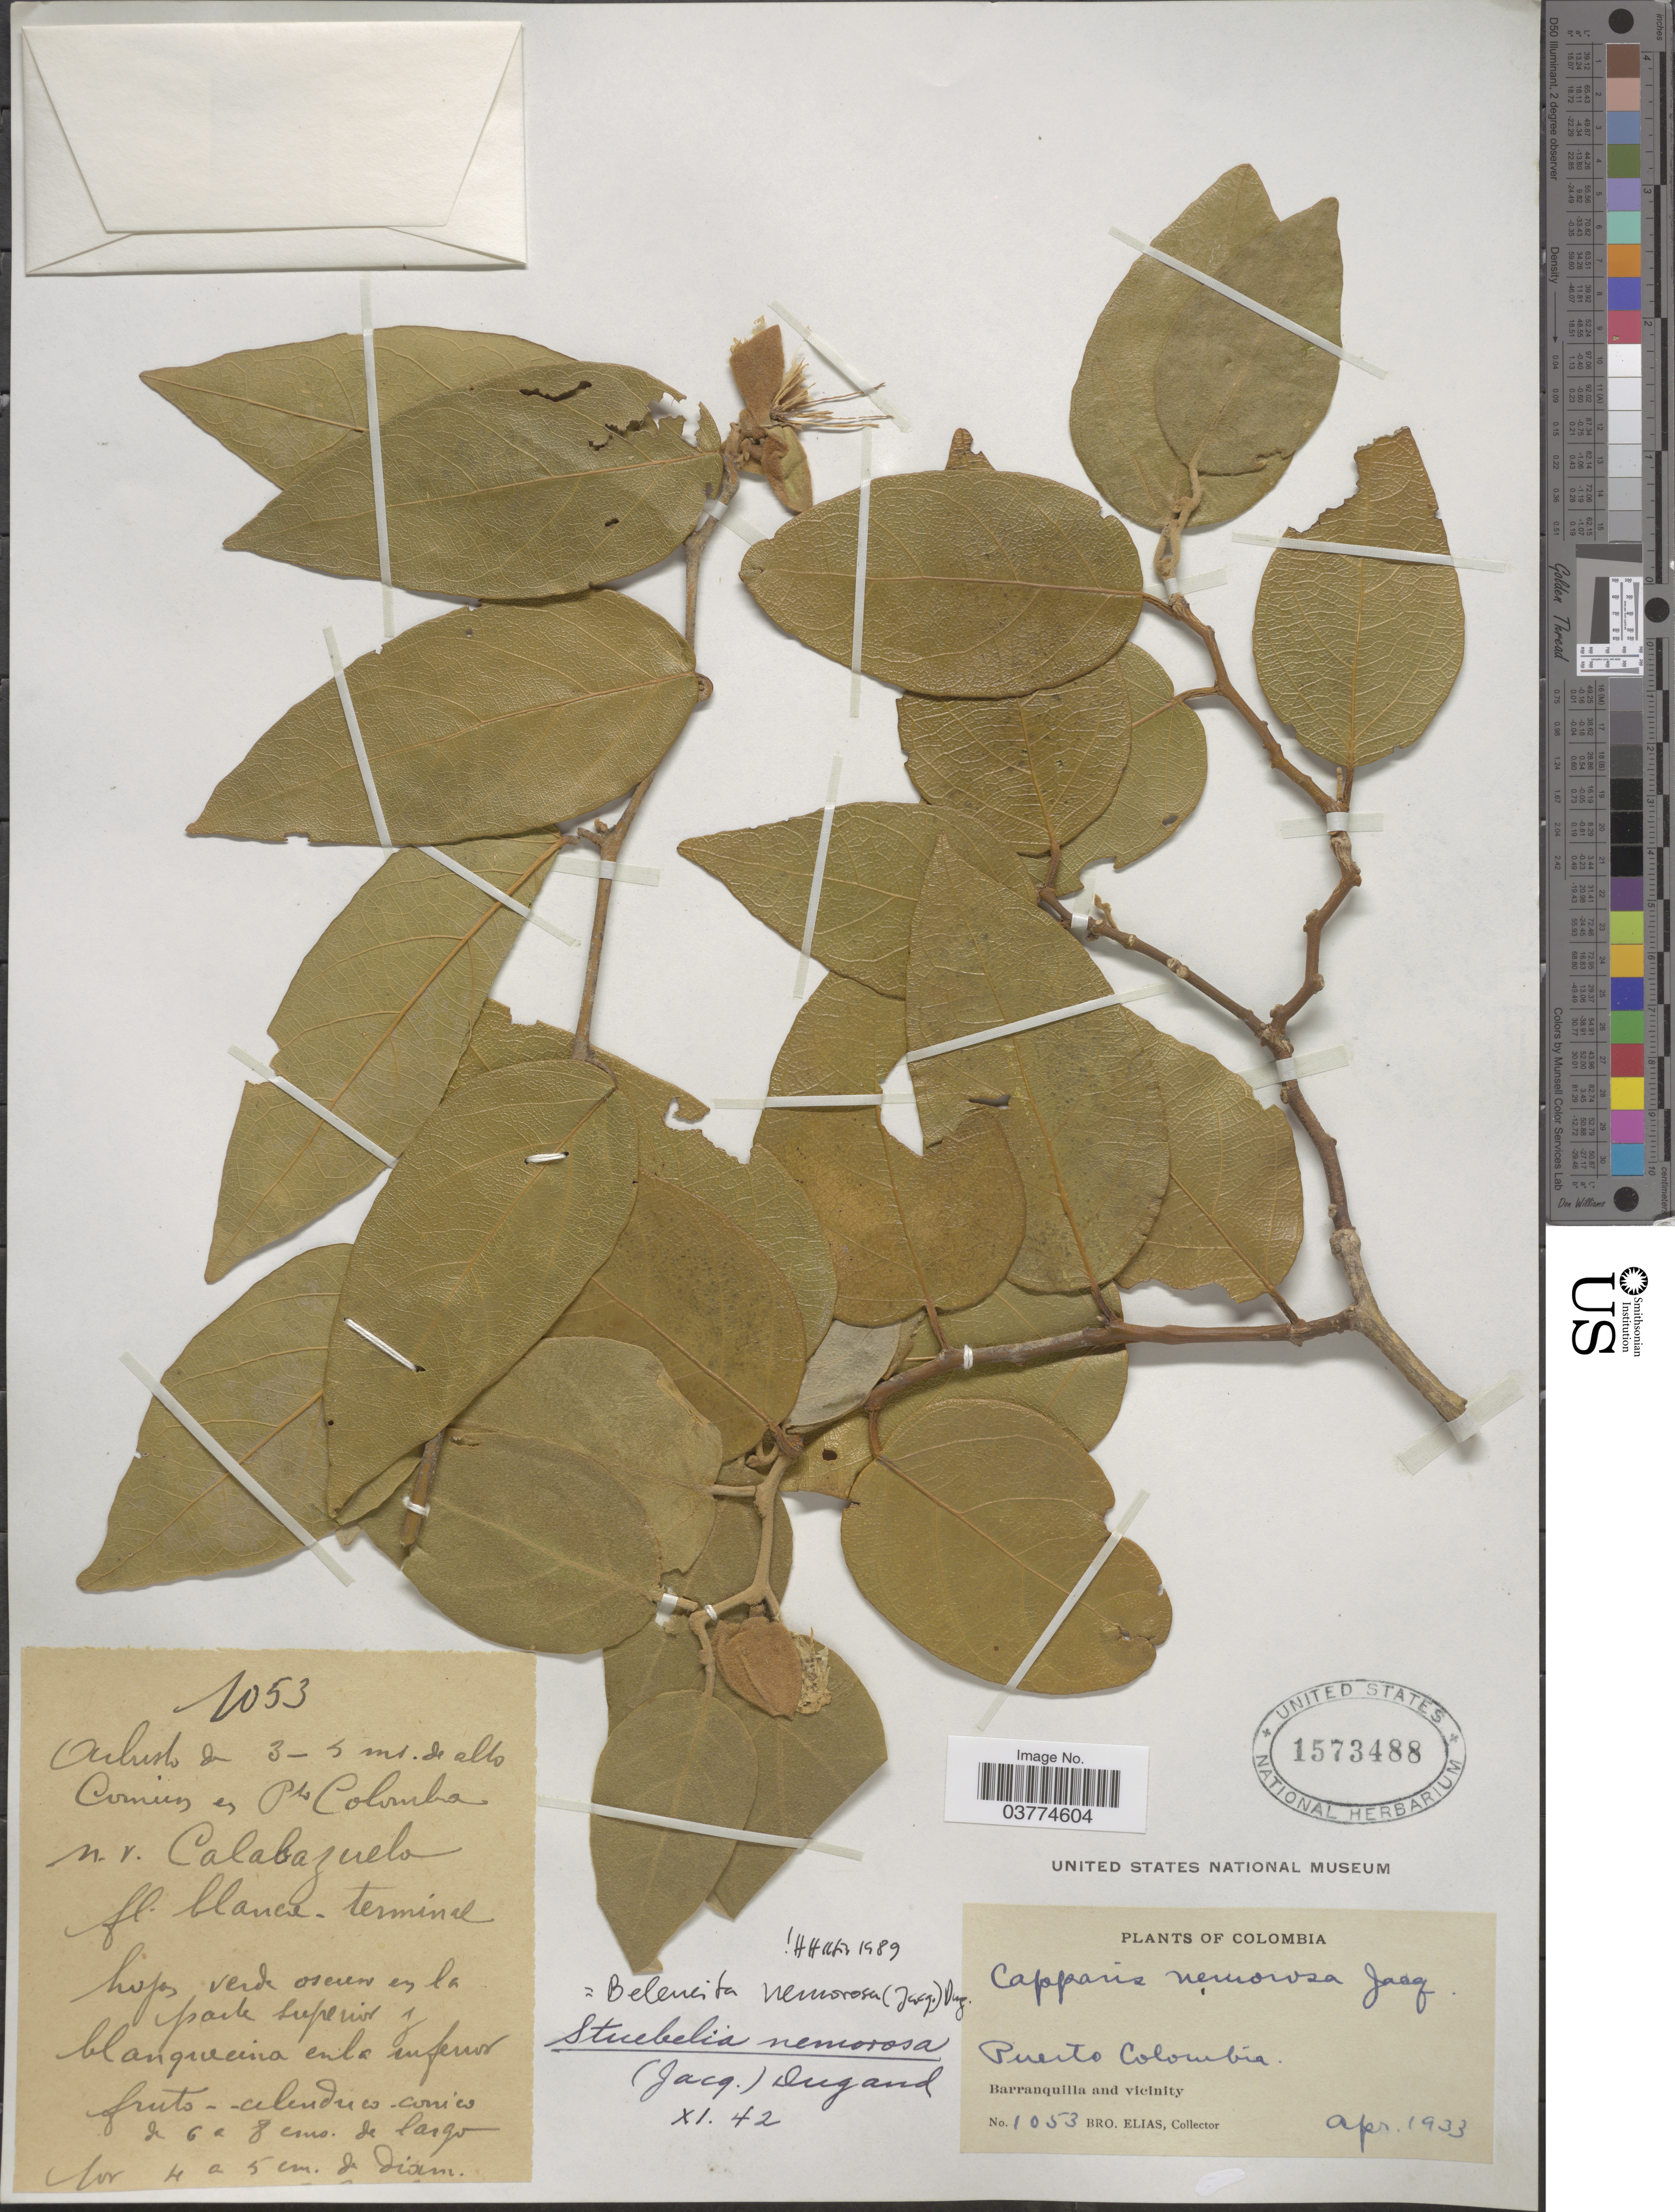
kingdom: Plantae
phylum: Tracheophyta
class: Magnoliopsida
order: Brassicales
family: Capparaceae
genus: Belencita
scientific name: Belencita nemorosa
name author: (Jacq.) Dugand G.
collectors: Bro. Elias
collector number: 1053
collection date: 1933-04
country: Colombia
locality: Puerto Colombia. Barranquilla and vicinity.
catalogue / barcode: US 1573488